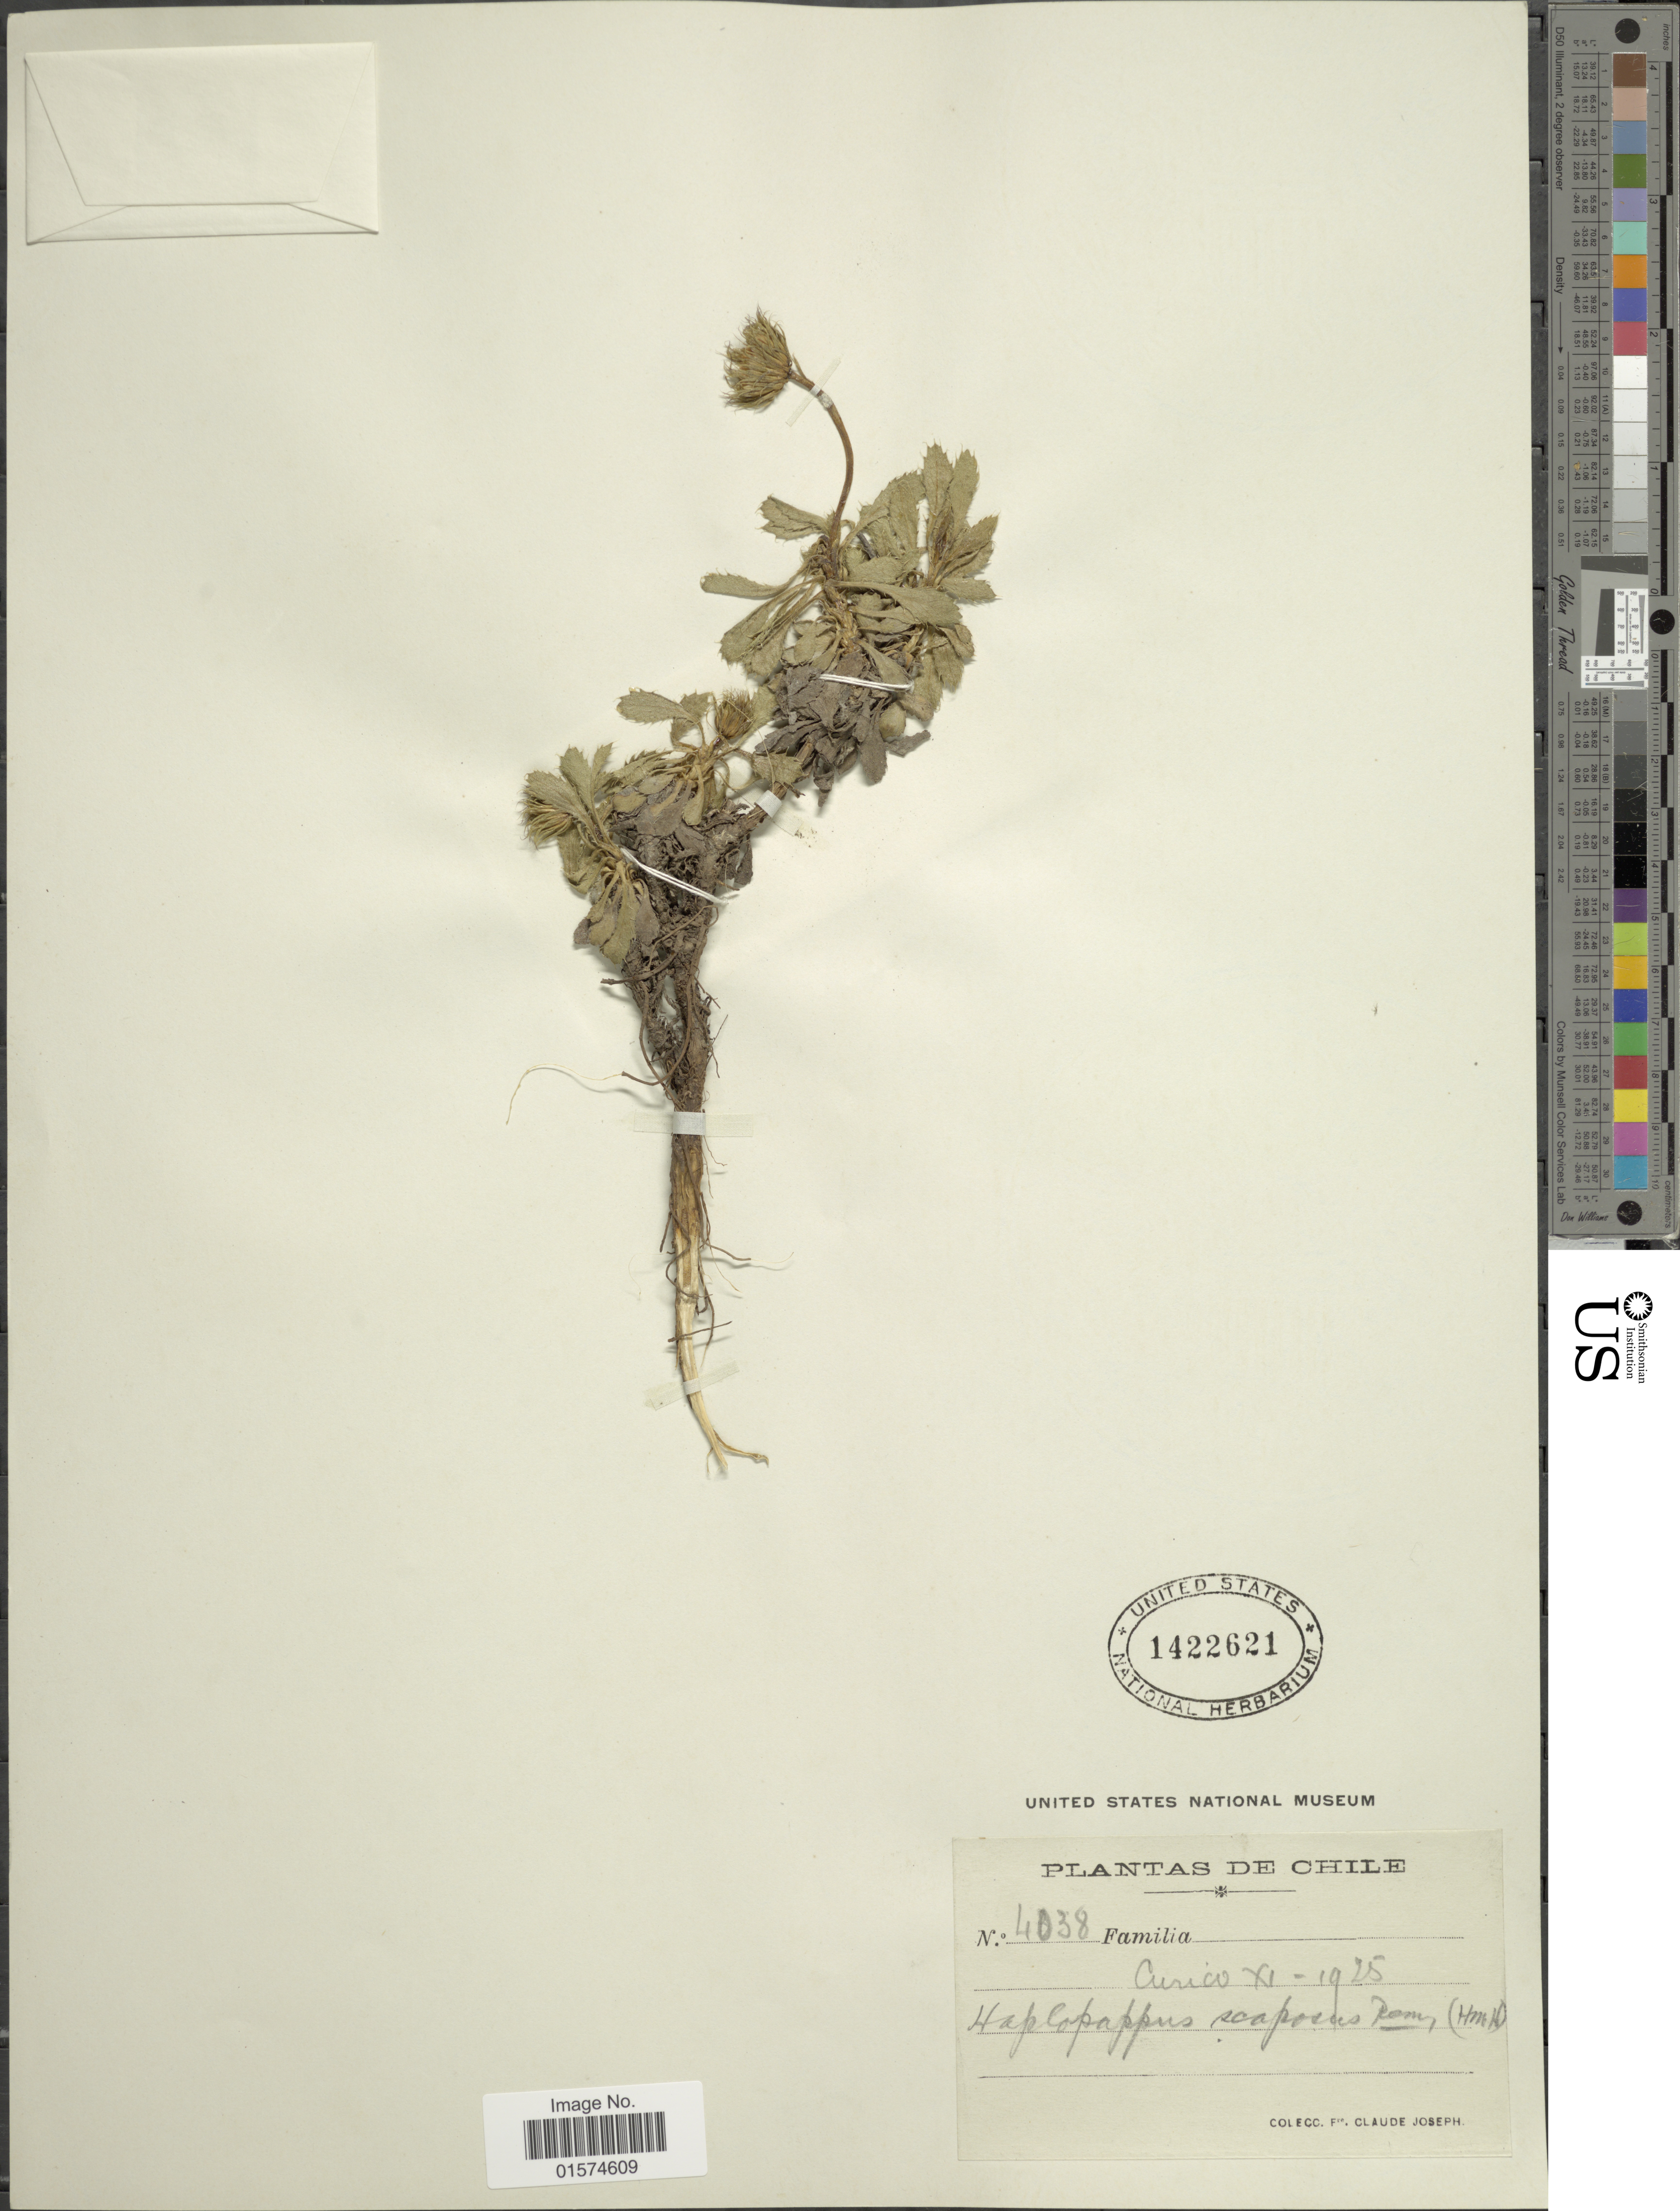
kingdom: Plantae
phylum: Tracheophyta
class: Magnoliopsida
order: Asterales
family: Asteraceae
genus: Haplopappus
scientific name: Haplopappus scaposa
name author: DC.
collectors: Frere Claude Joseph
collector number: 4038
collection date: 1925-11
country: Chile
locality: Curico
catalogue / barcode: US 1422621